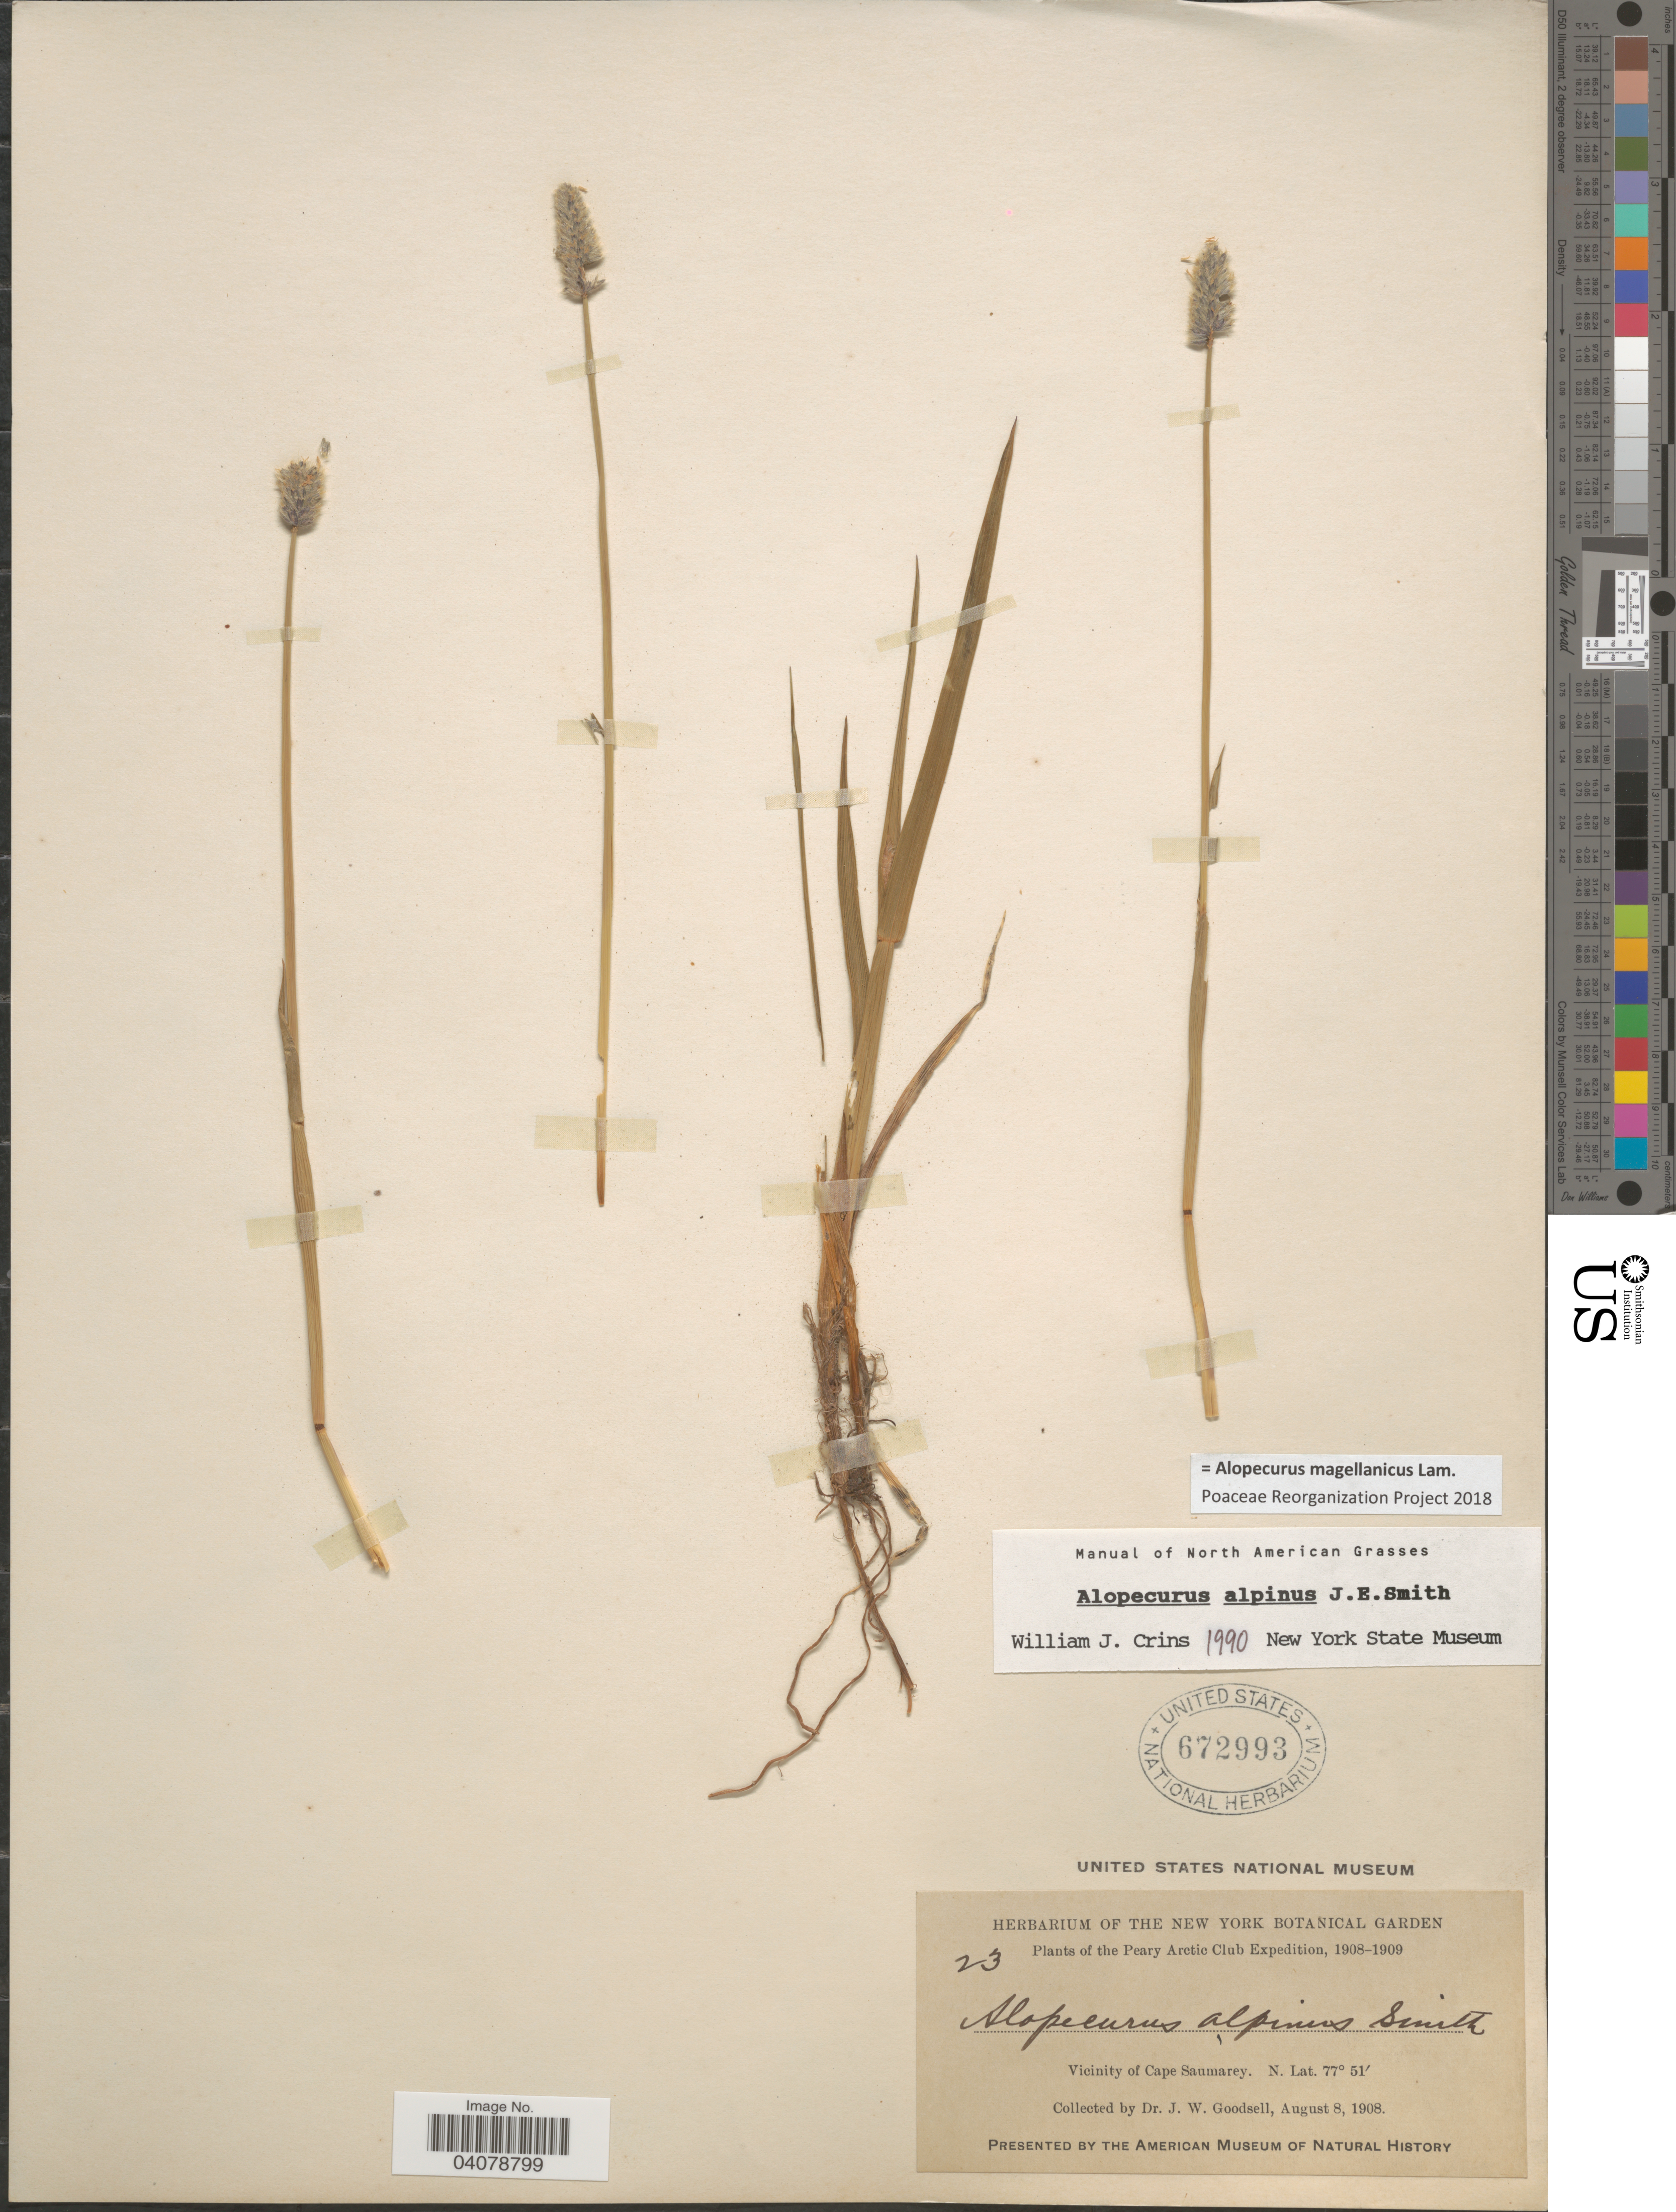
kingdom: Plantae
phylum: Tracheophyta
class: Liliopsida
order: Poales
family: Poaceae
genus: Alopecurus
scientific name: Alopecurus magellanicus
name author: Lam.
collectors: J. Goodsell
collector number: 23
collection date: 1908-08-08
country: United States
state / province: New York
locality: The Peary Arctic Club Expedition, 1908-1909. Vicinity of Cape Saumarey.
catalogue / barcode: US 672993